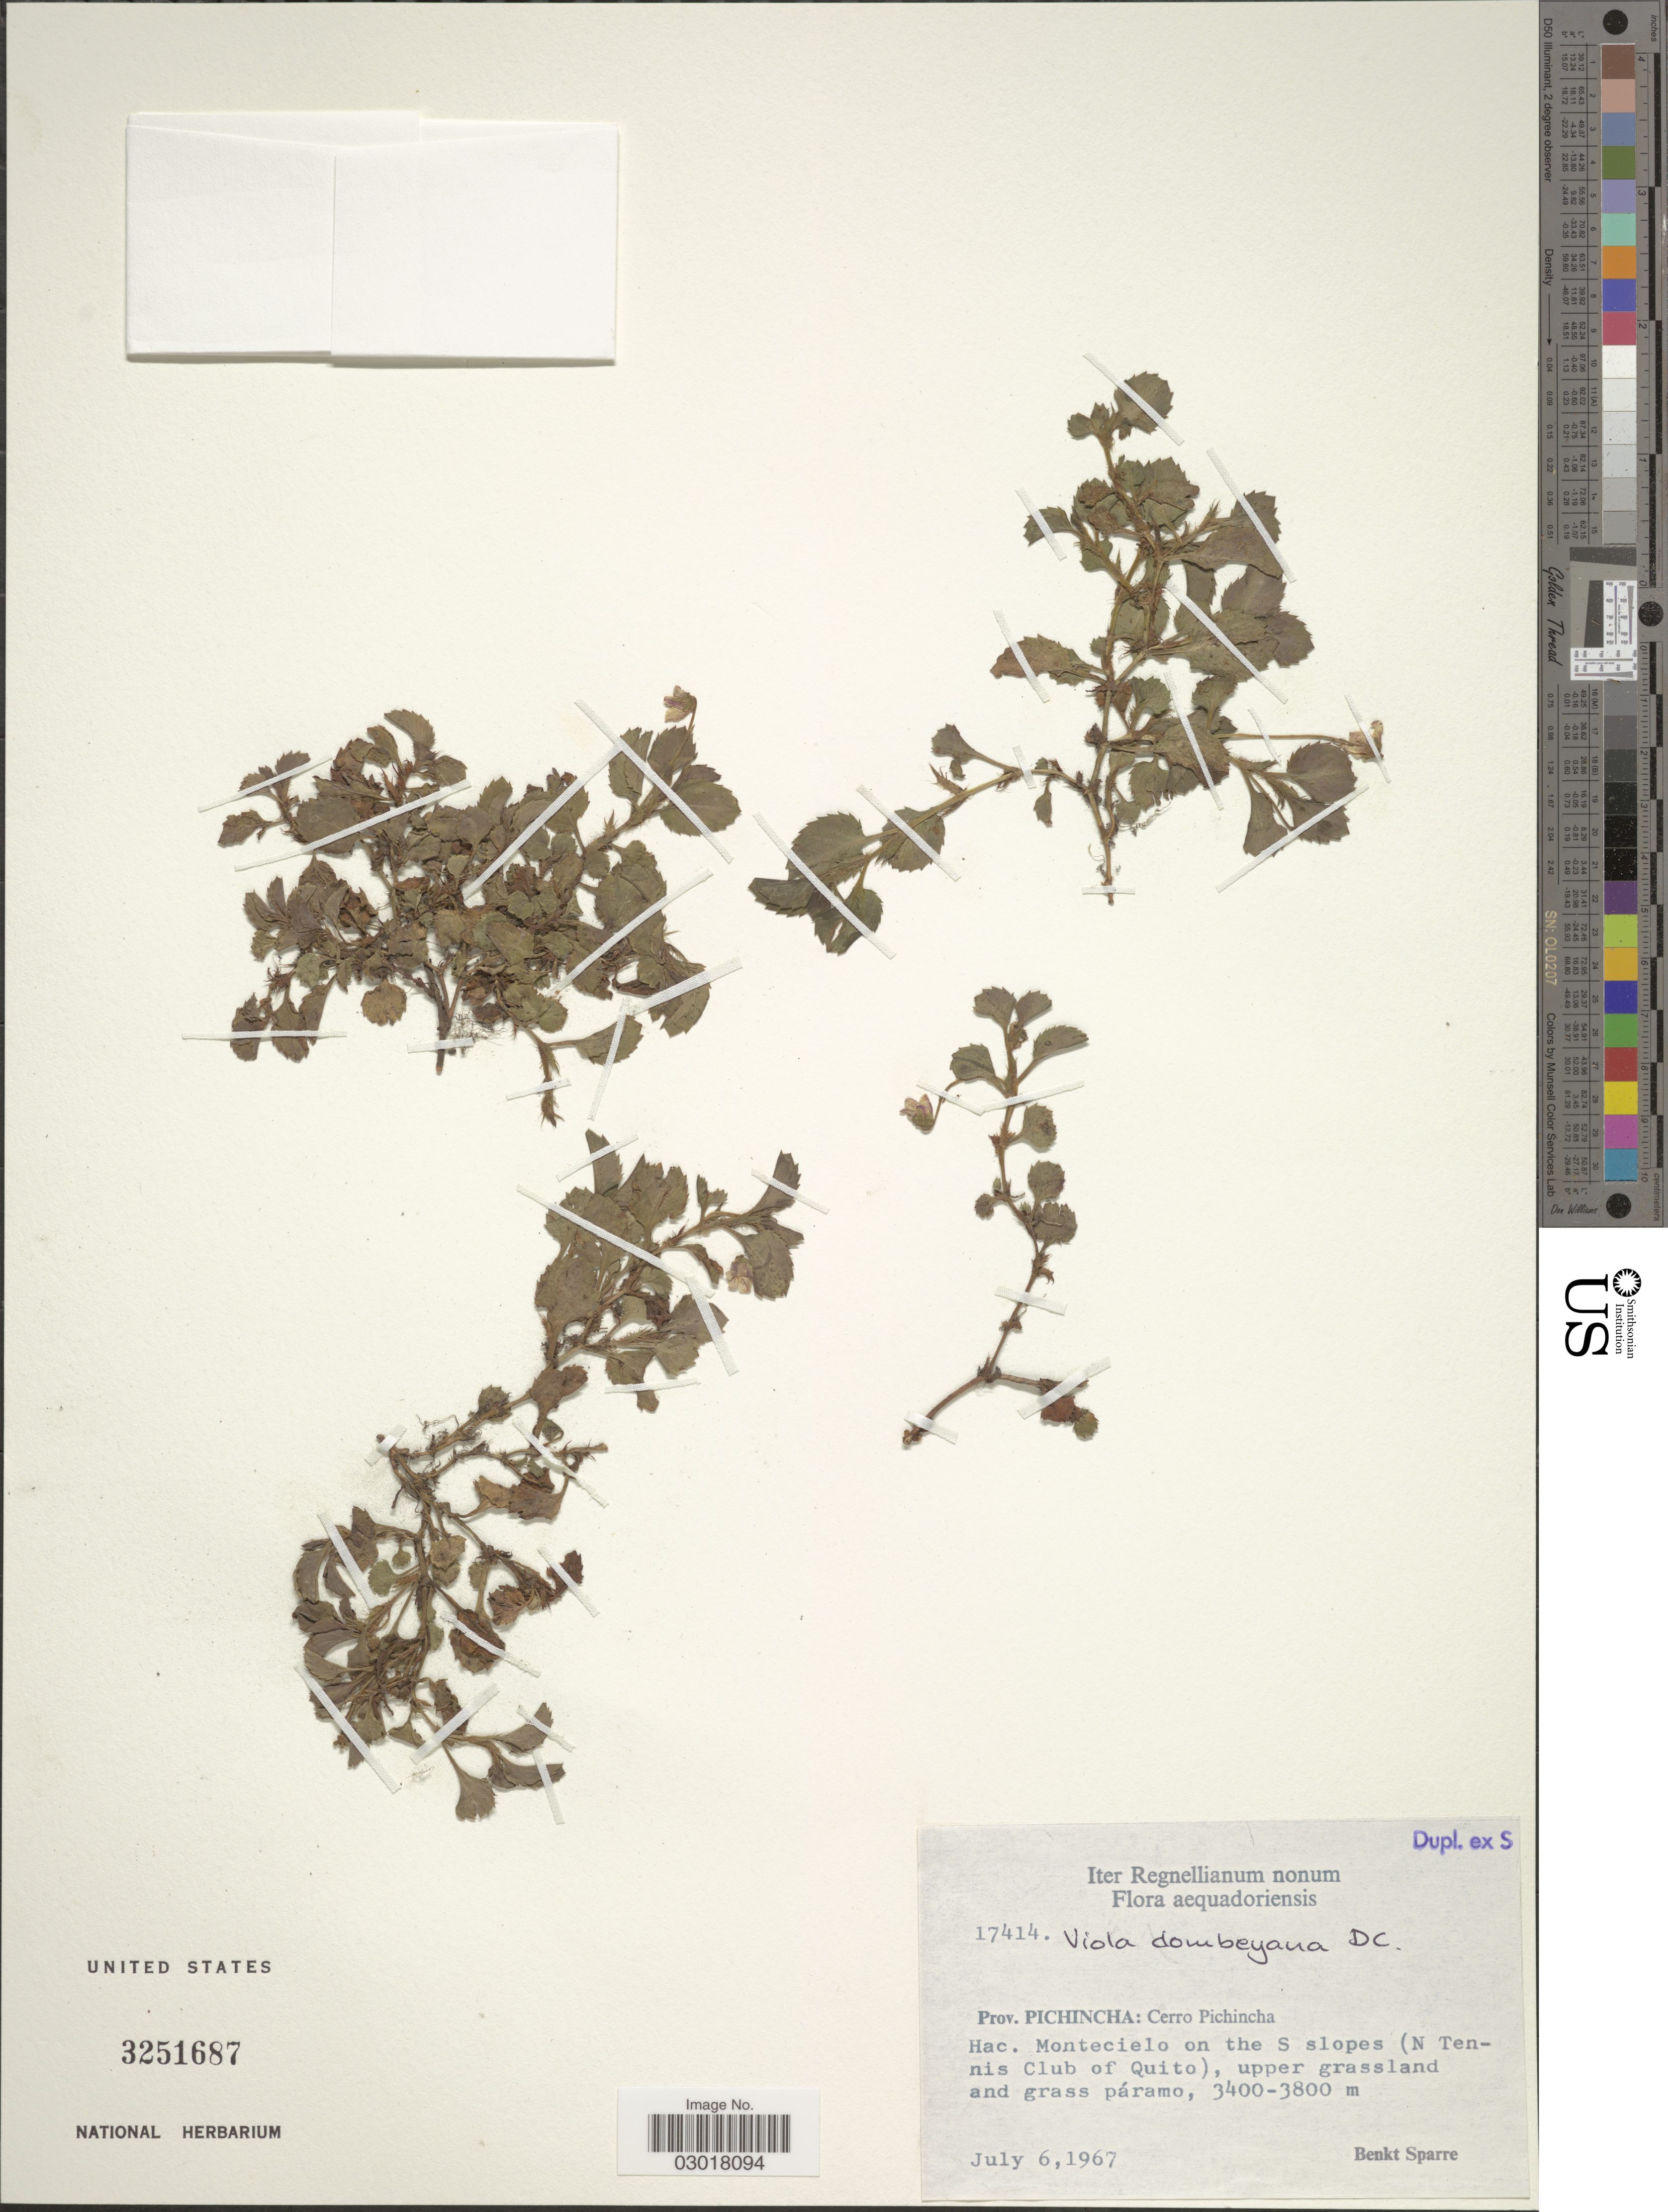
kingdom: Plantae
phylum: Tracheophyta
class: Magnoliopsida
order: Malpighiales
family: Violaceae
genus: Viola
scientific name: Viola dombeyana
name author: DC.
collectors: B. Sparre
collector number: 17414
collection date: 1967-07-06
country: Ecuador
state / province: Pichincha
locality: Cerro Pichincha. Hac. Montecielo on the S slopes (N Tennis Club of Quito), upper grassland and grass páramo.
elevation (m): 3400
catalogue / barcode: US 3251687